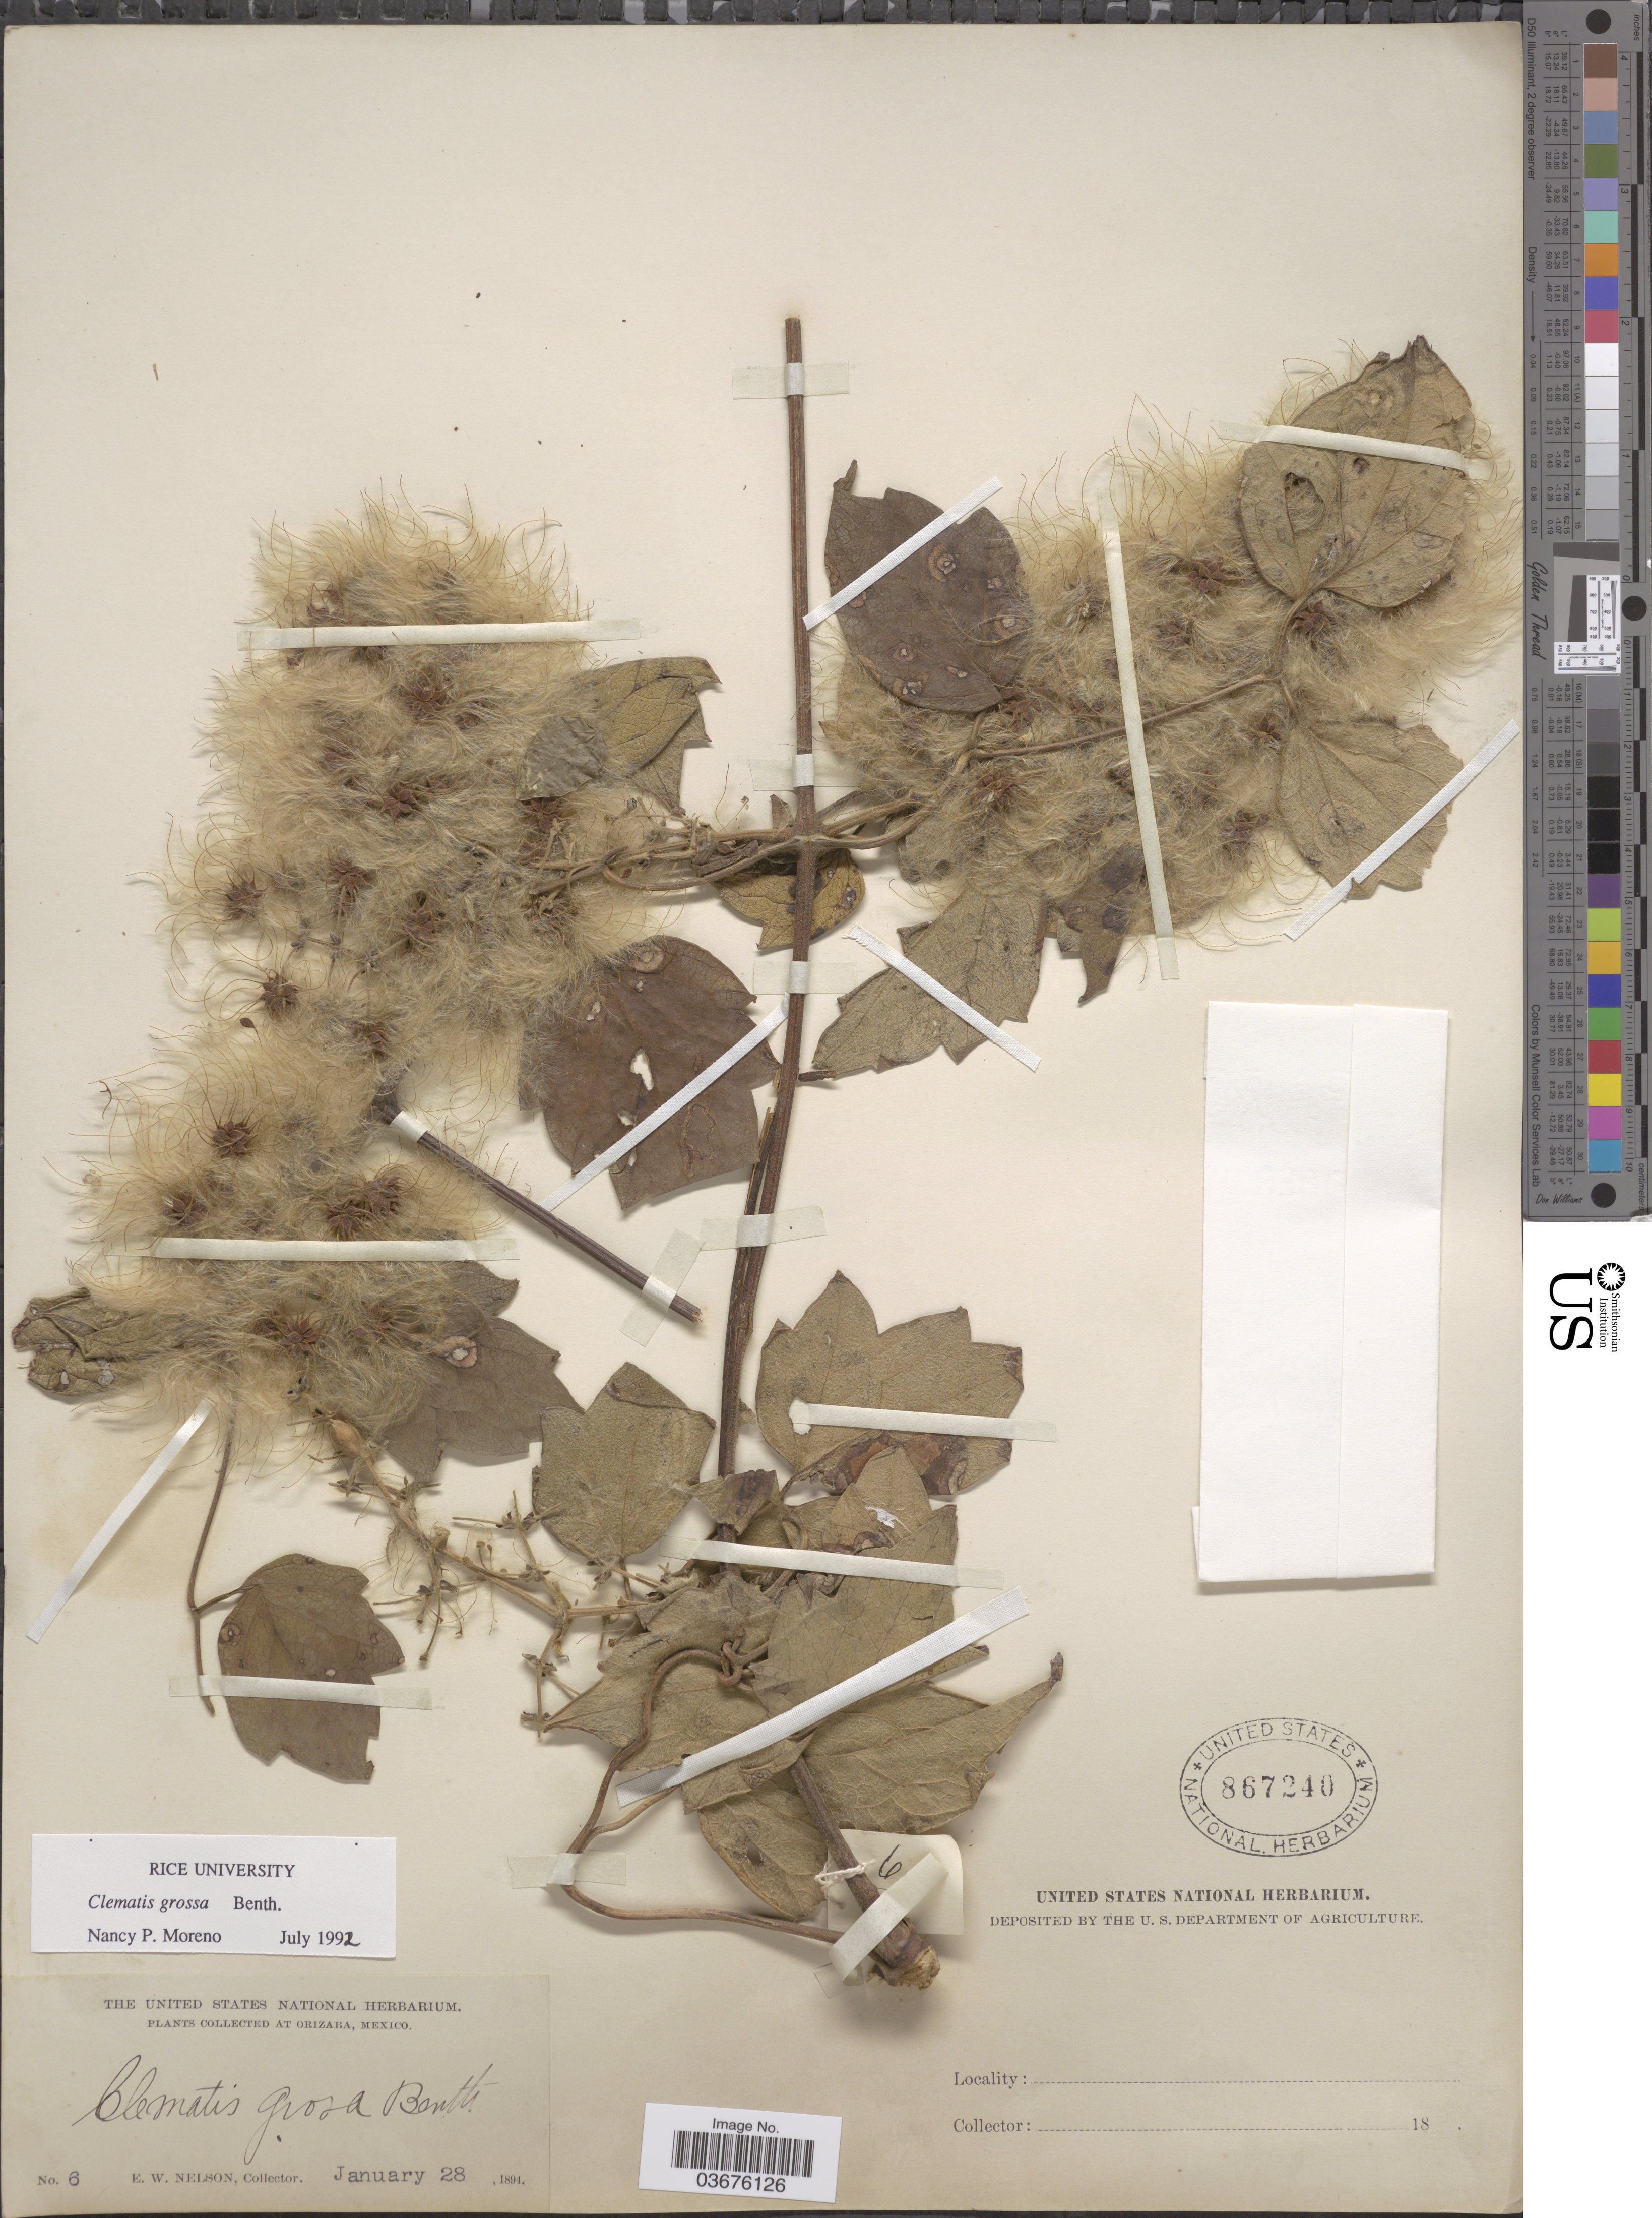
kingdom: Plantae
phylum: Tracheophyta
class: Magnoliopsida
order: Ranunculales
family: Ranunculaceae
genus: Clematis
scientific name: Clematis grossa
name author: Benth.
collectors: E. W. Nelson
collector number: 6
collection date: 1894-01-28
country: Mexico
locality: Orizaba.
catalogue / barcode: US 867240